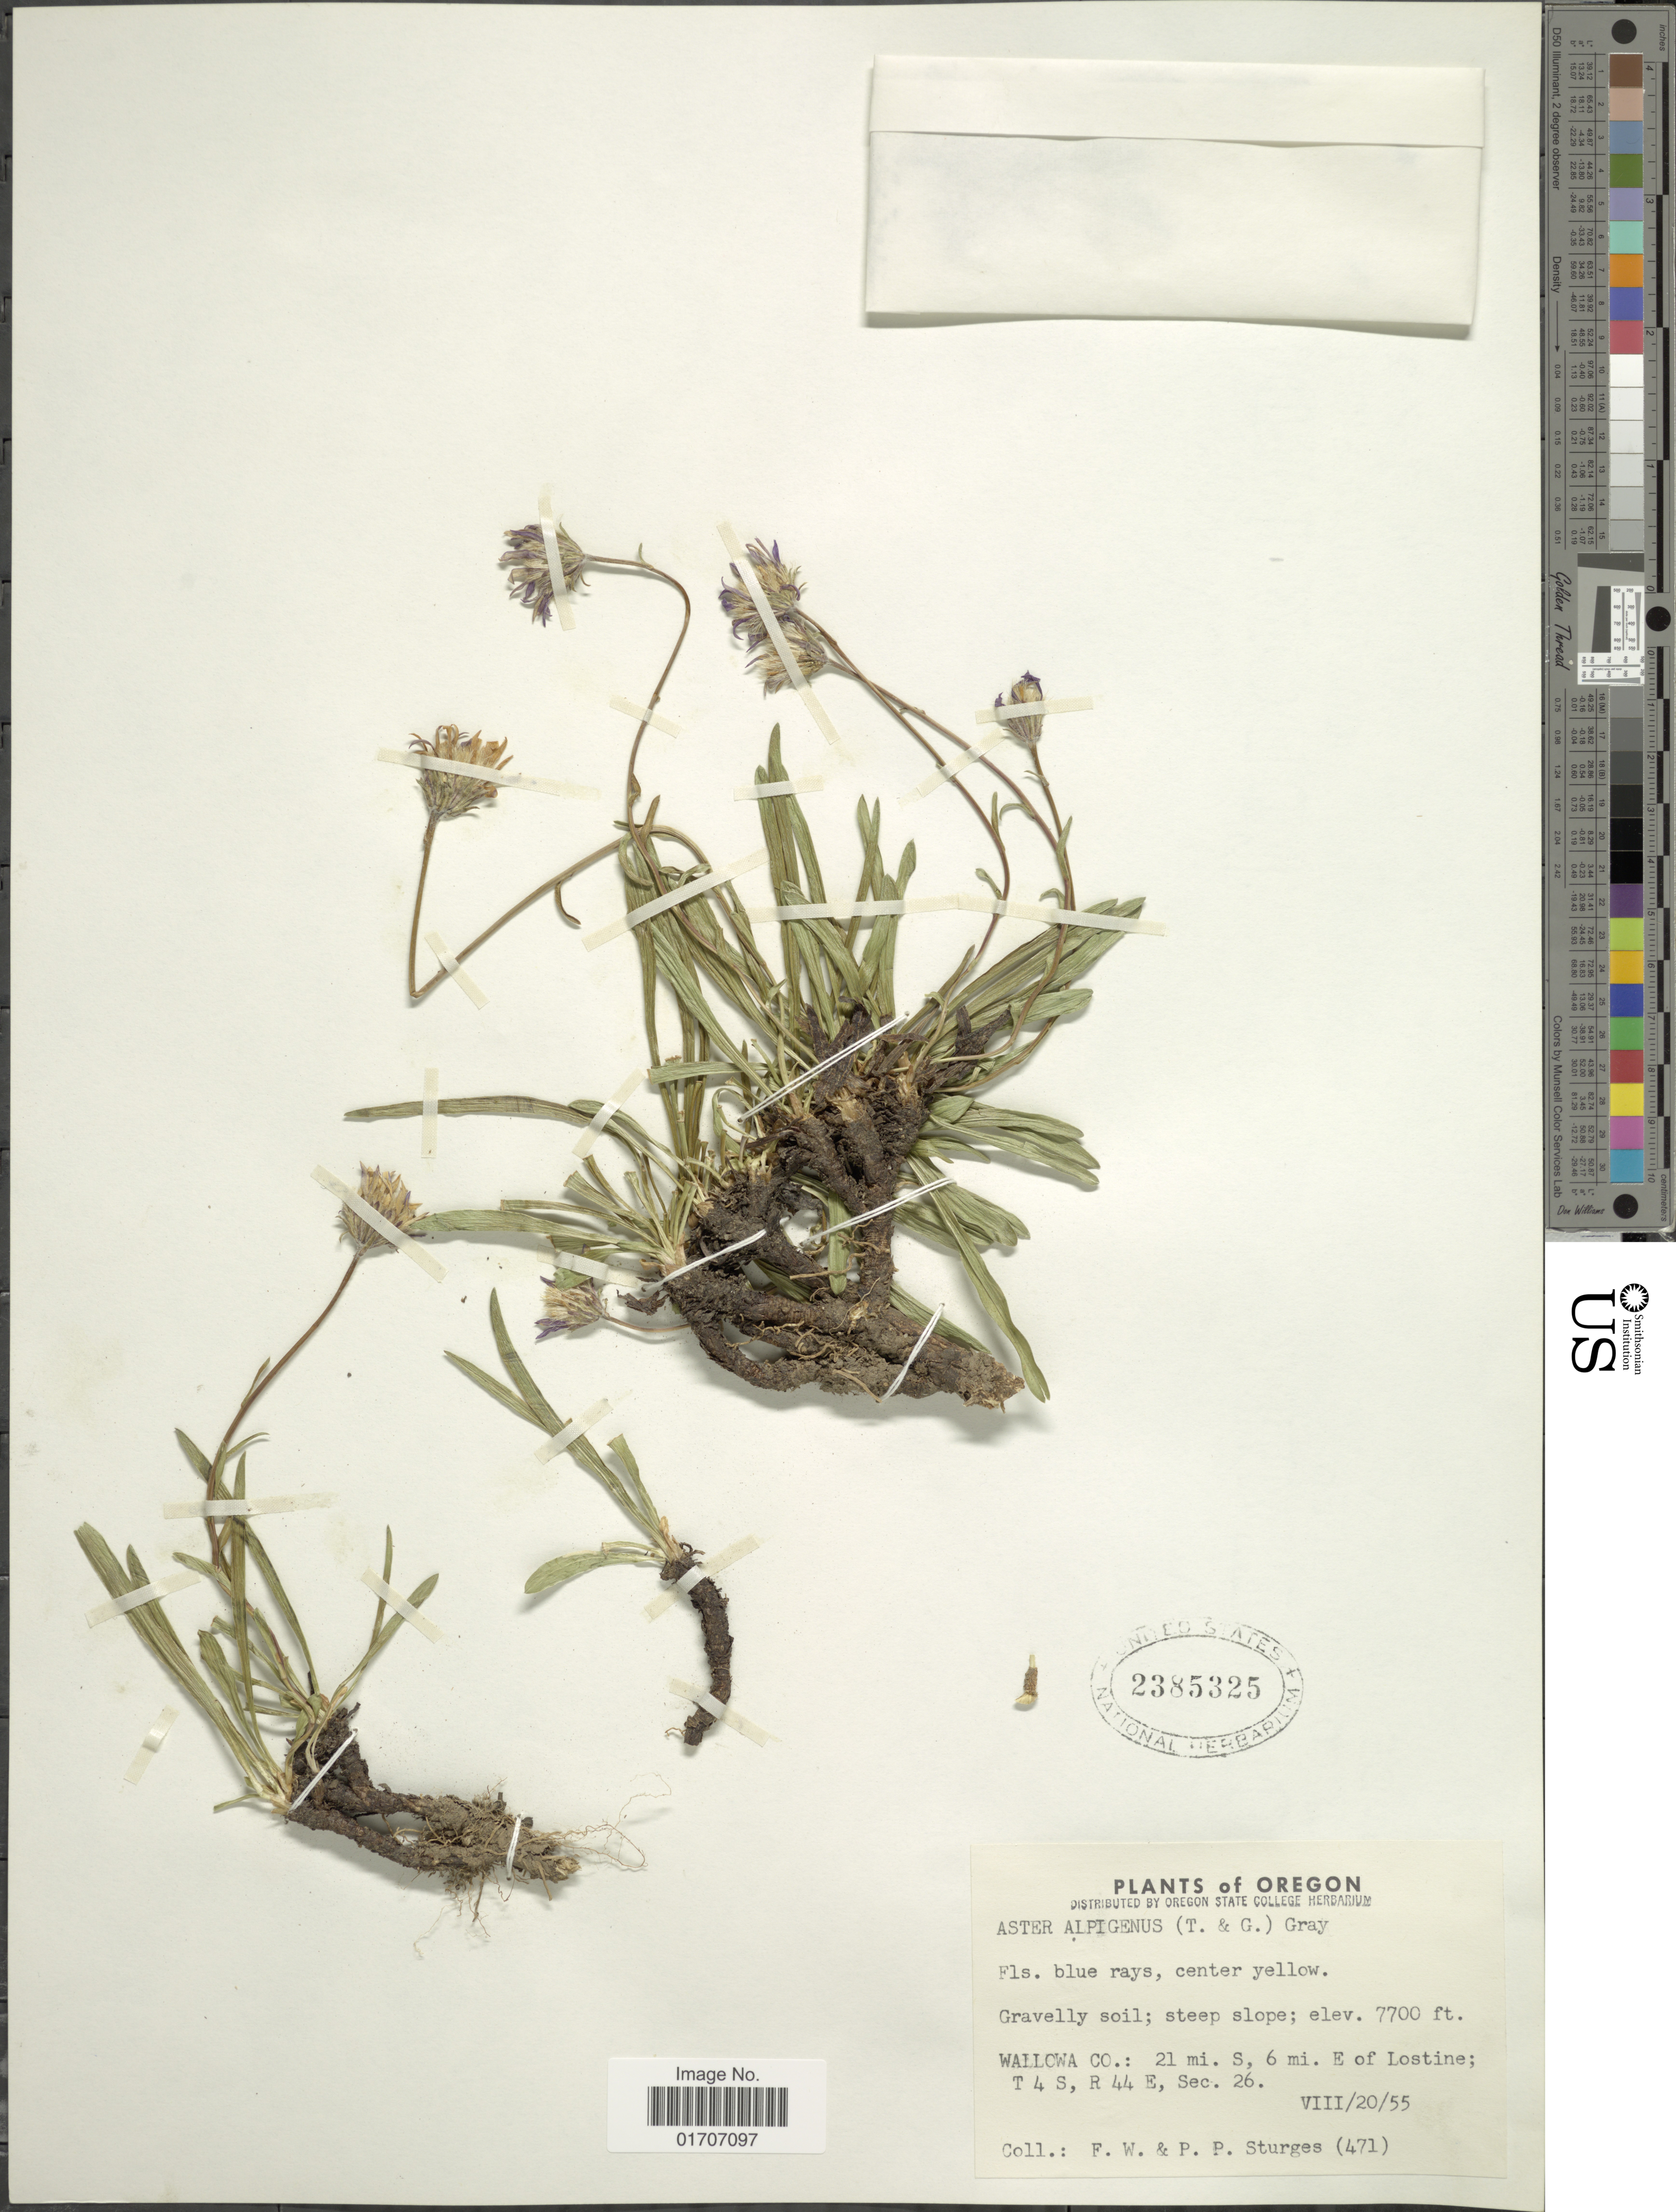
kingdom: Plantae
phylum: Tracheophyta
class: Magnoliopsida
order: Asterales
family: Asteraceae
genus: Oreostemma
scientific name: Oreostemma alpigenum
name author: (Torr. & A. Gray) Greene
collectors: F. Sturges & P. Sturges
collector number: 471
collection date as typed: Transcribed d/m/y: 20/8/55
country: United States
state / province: Oregon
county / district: Wallowa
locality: Wallowa Co.: 21 mi. S, 6 mi. E of Lostine; T 4 S, R 44 E, Sec. 26.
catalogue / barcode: US 2385325